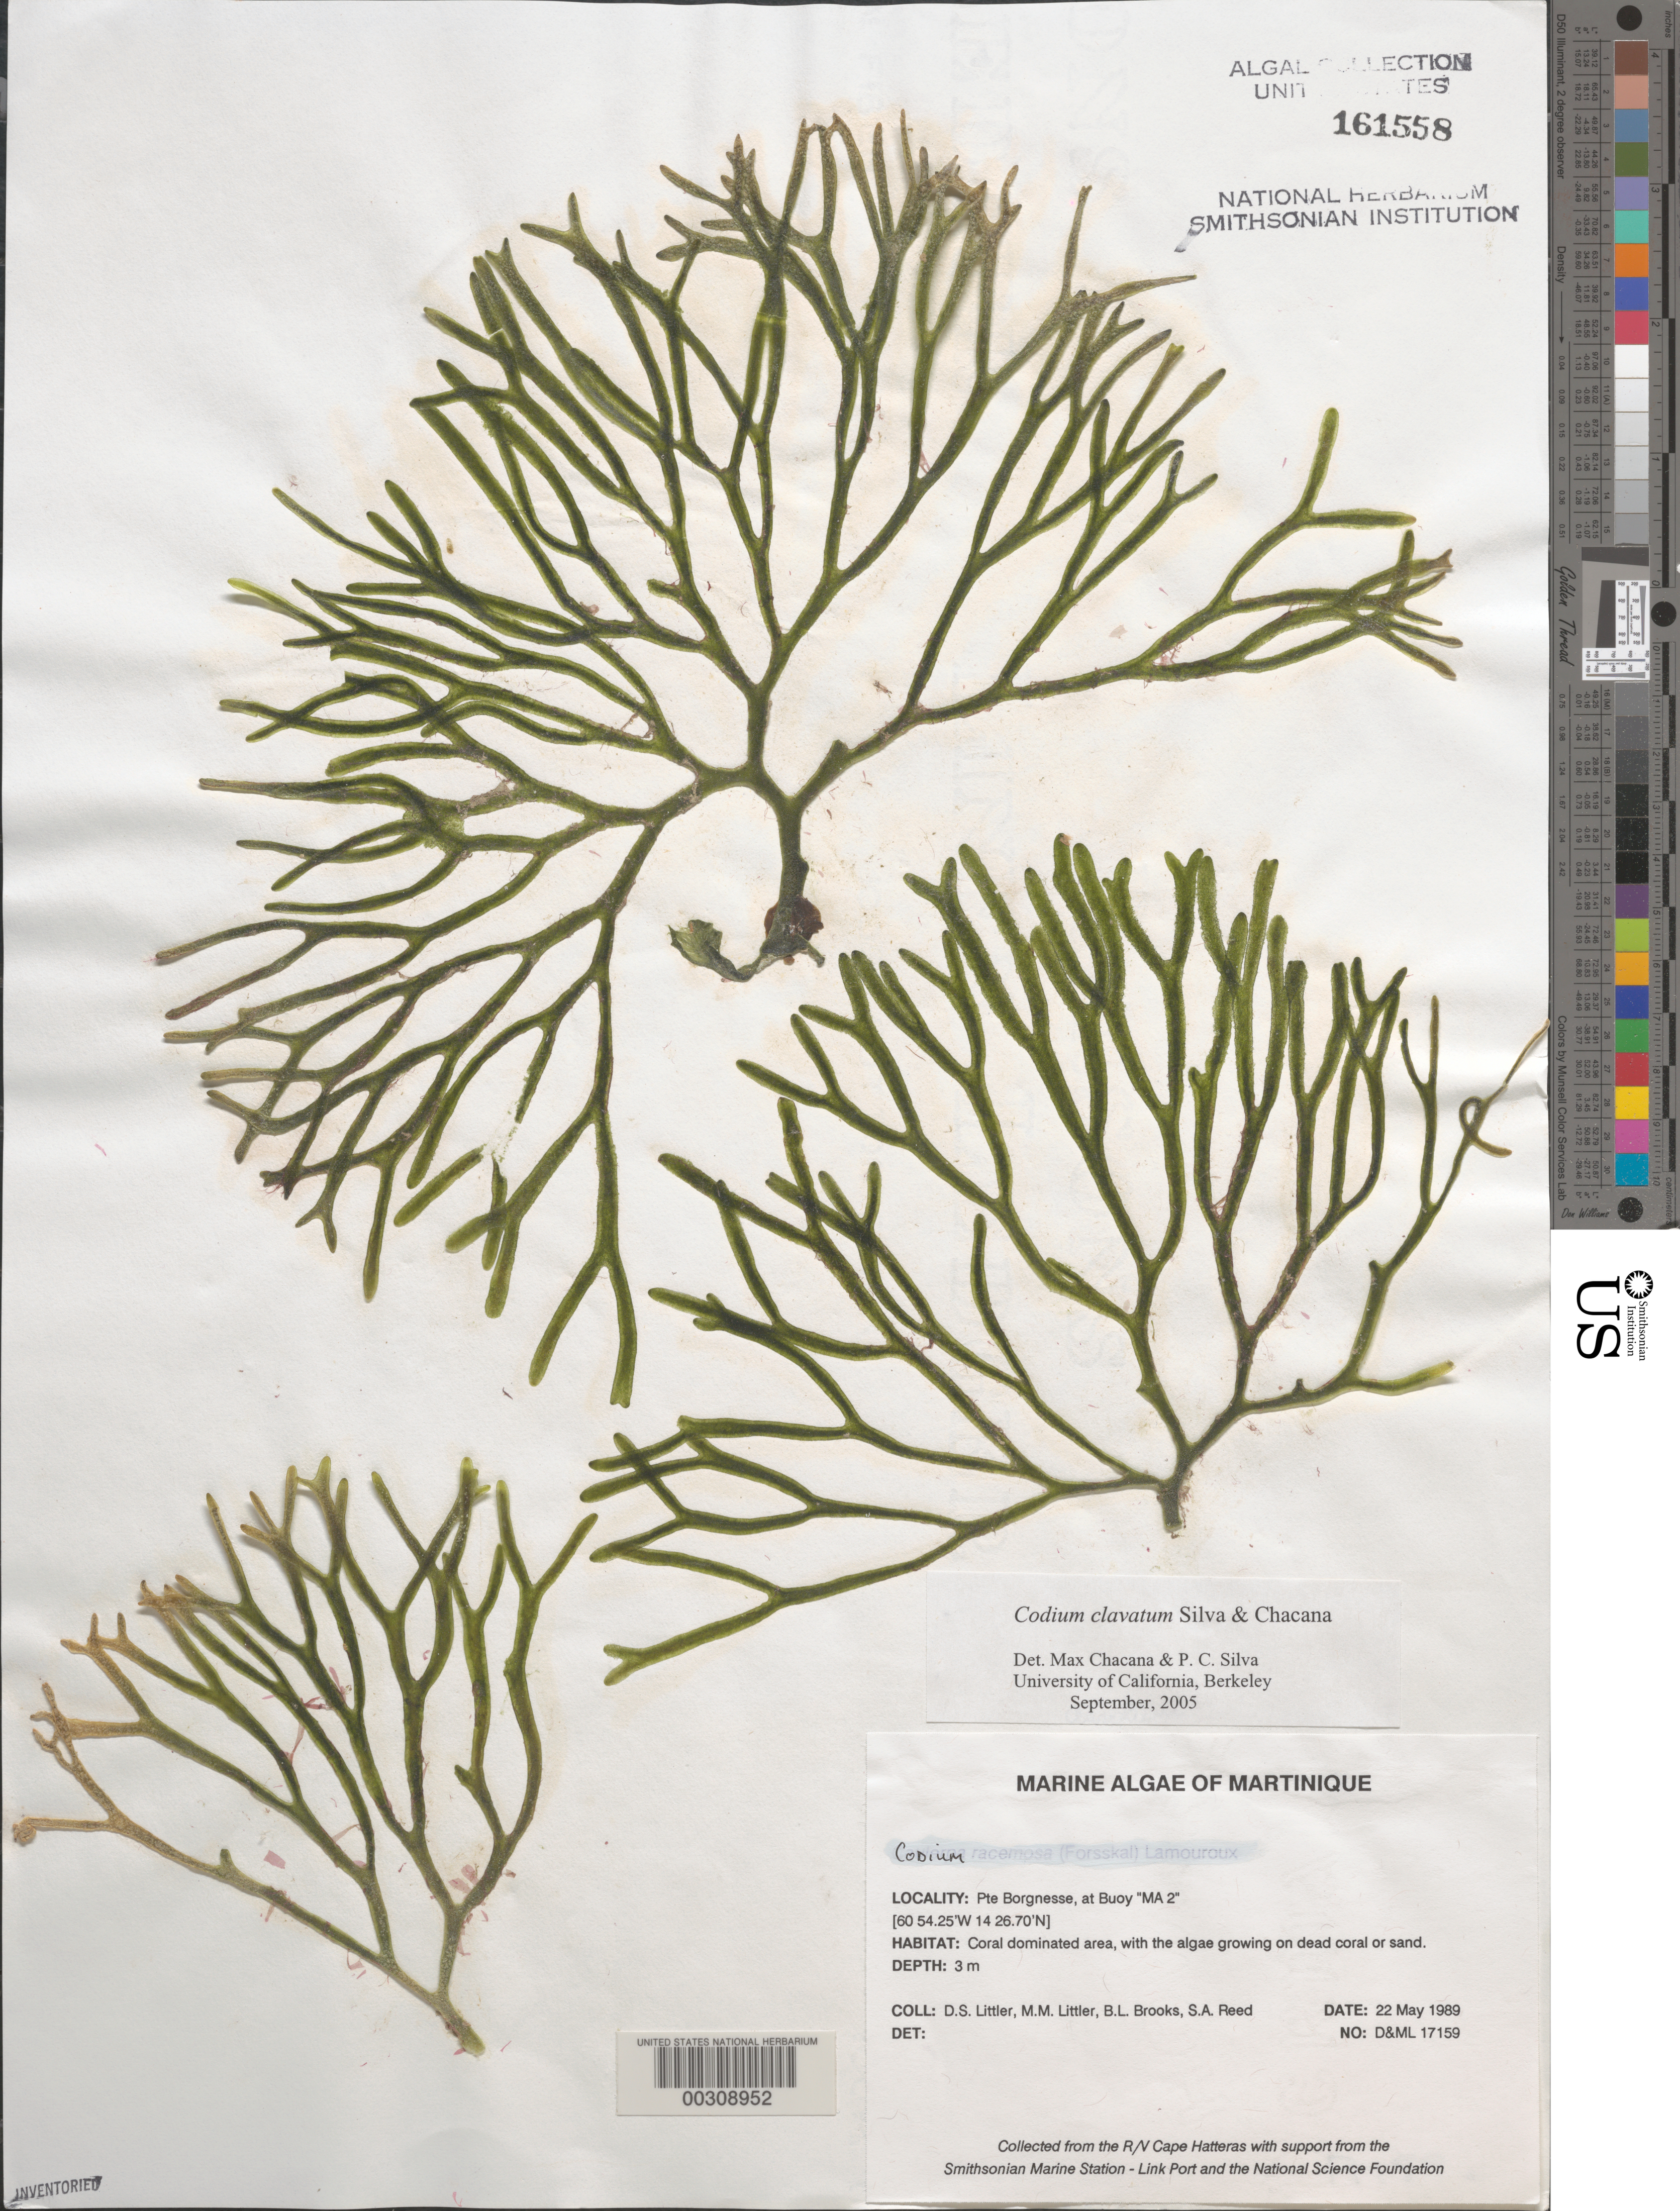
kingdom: Plantae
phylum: Chlorophyta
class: Ulvophyceae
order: Bryopsidales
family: Codiaceae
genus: Codium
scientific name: Codium isthmocladum subsp. clavatum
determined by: Chacana, M. E.; Silva, P. C.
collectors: D. S. Littler, M. M. Littler, B. Brooks & S. Reed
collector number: D&ML 17159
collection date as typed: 22 May 1989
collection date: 1989-05-22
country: Martinique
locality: Pointe Borgnesse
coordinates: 14 26.70 N, 60 54.25' W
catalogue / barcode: US 161558